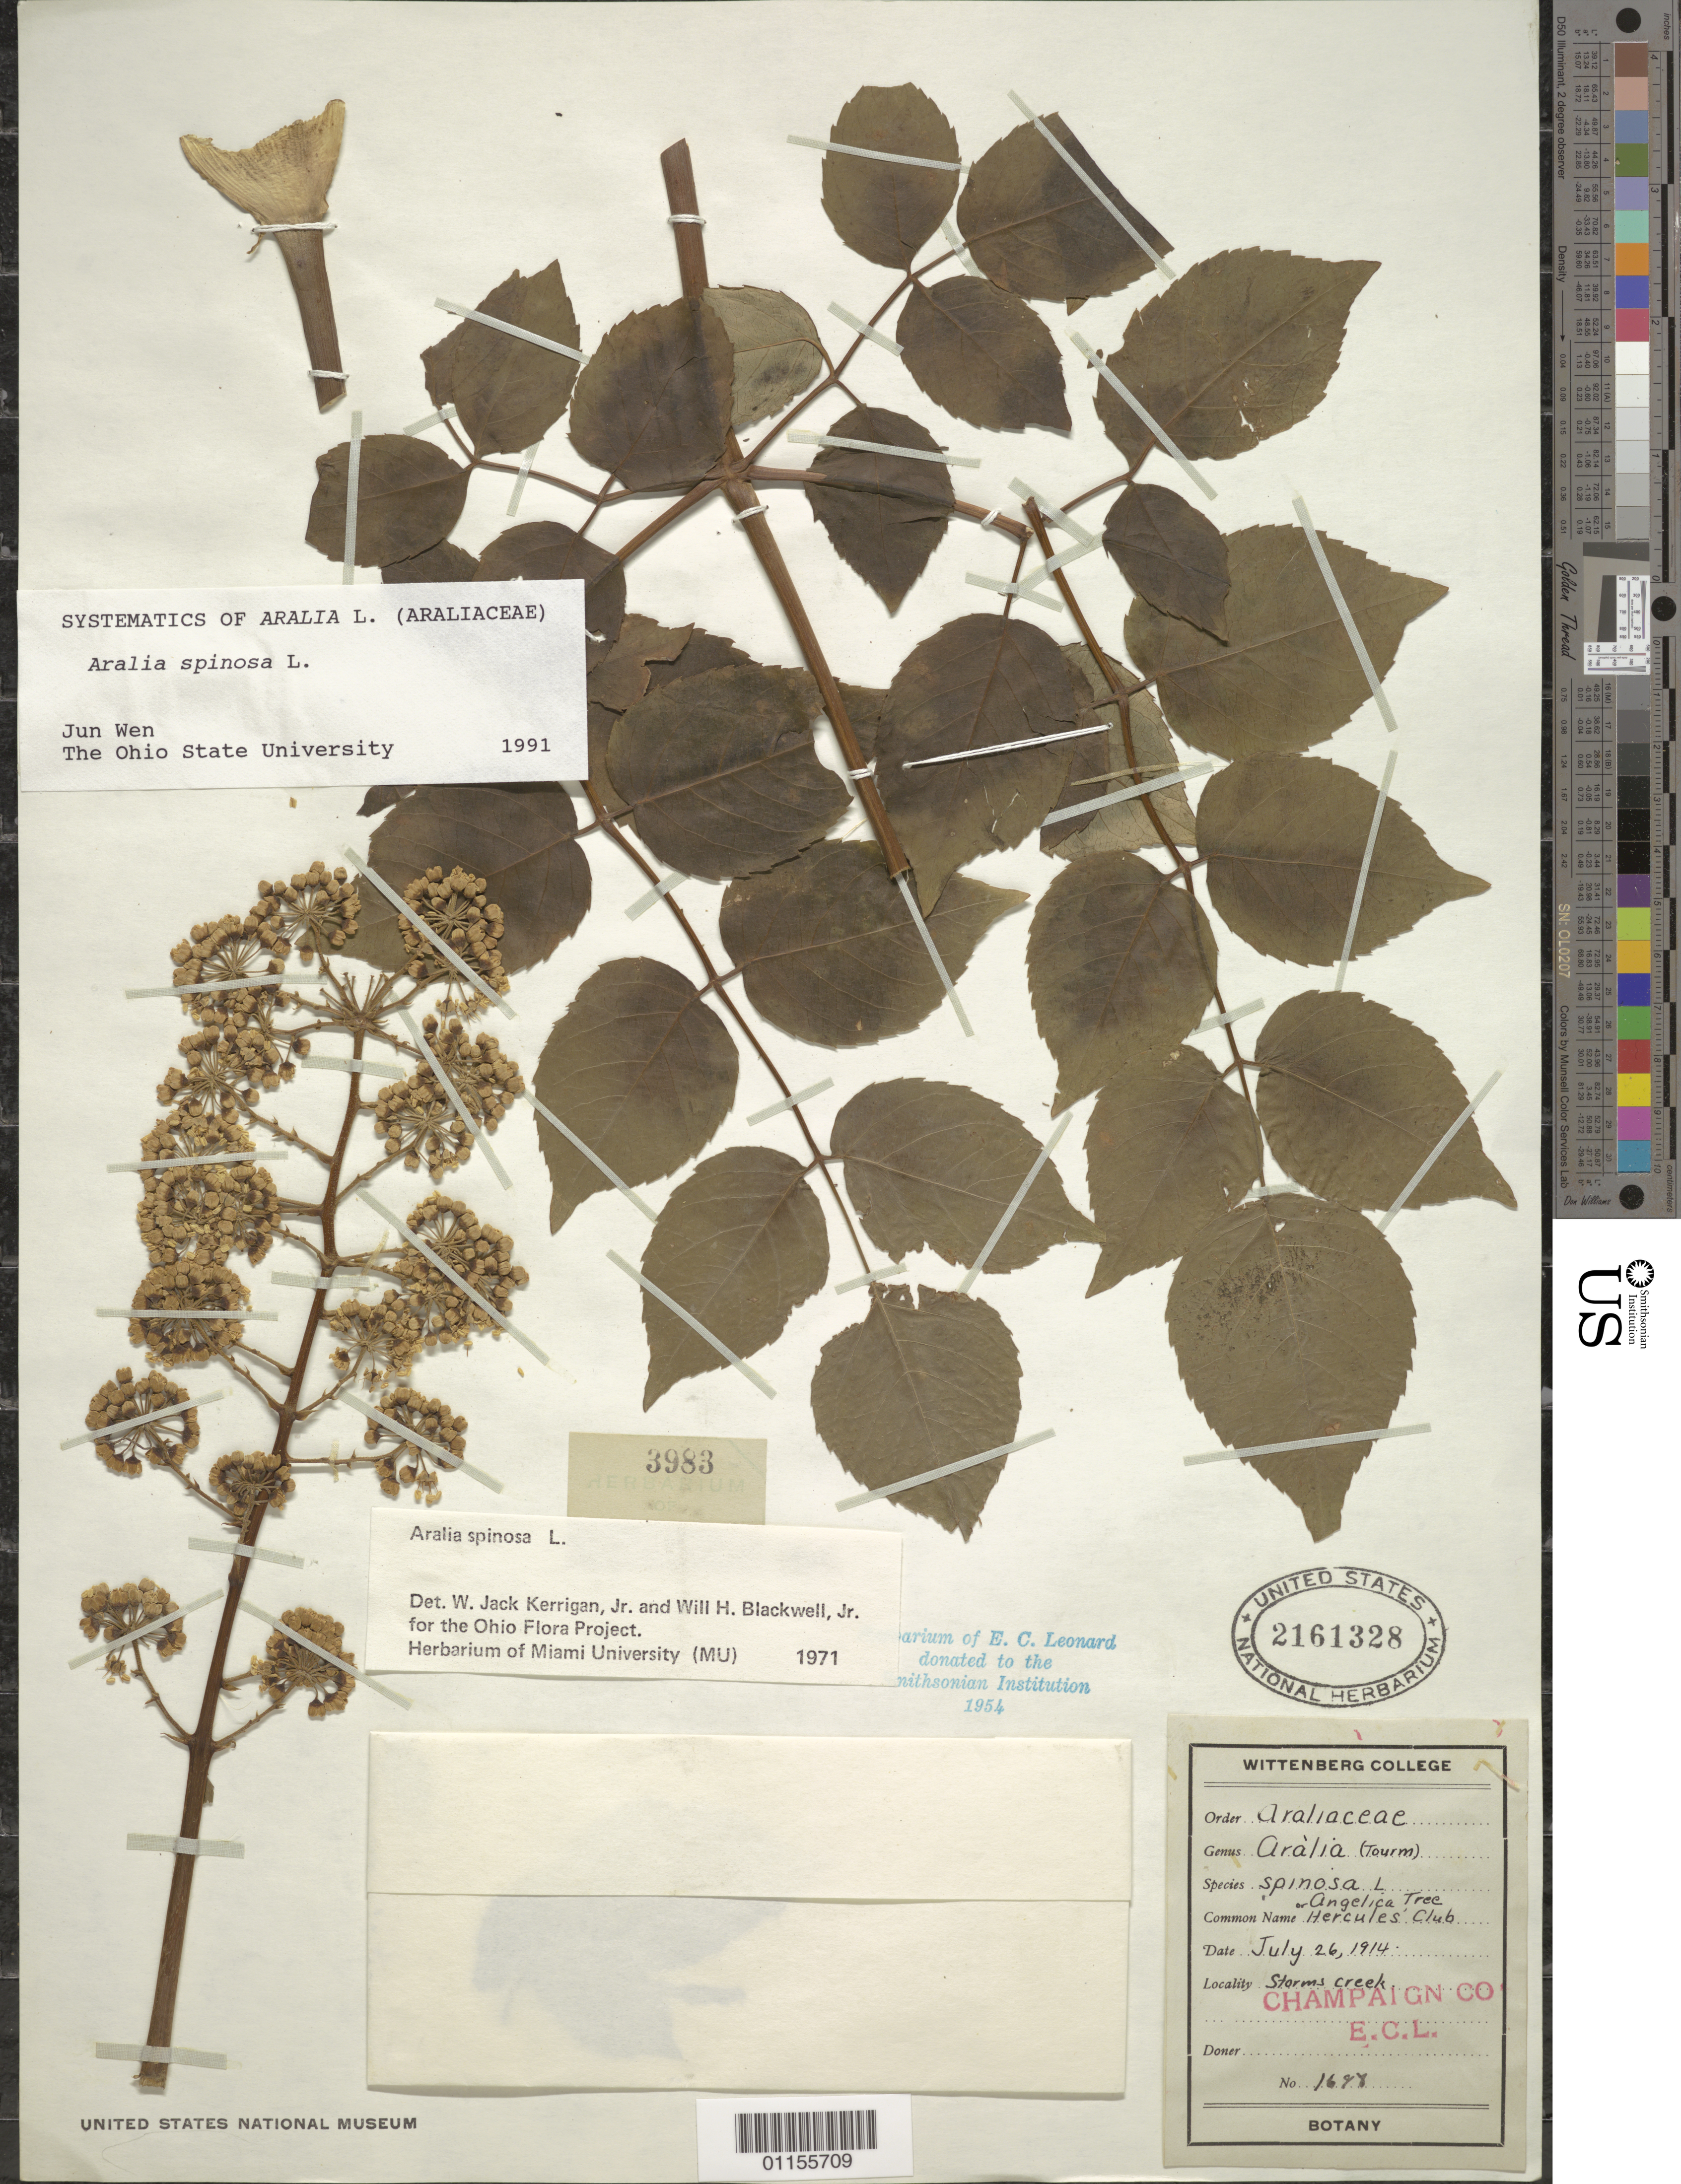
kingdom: Plantae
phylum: Tracheophyta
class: Magnoliopsida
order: Apiales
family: Araliaceae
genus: Aralia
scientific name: Aralia spinosa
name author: L.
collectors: E. C. Leonard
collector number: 1698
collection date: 1914-07-26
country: United States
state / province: Ohio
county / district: Champaign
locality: Storms Creek.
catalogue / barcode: US 2161328